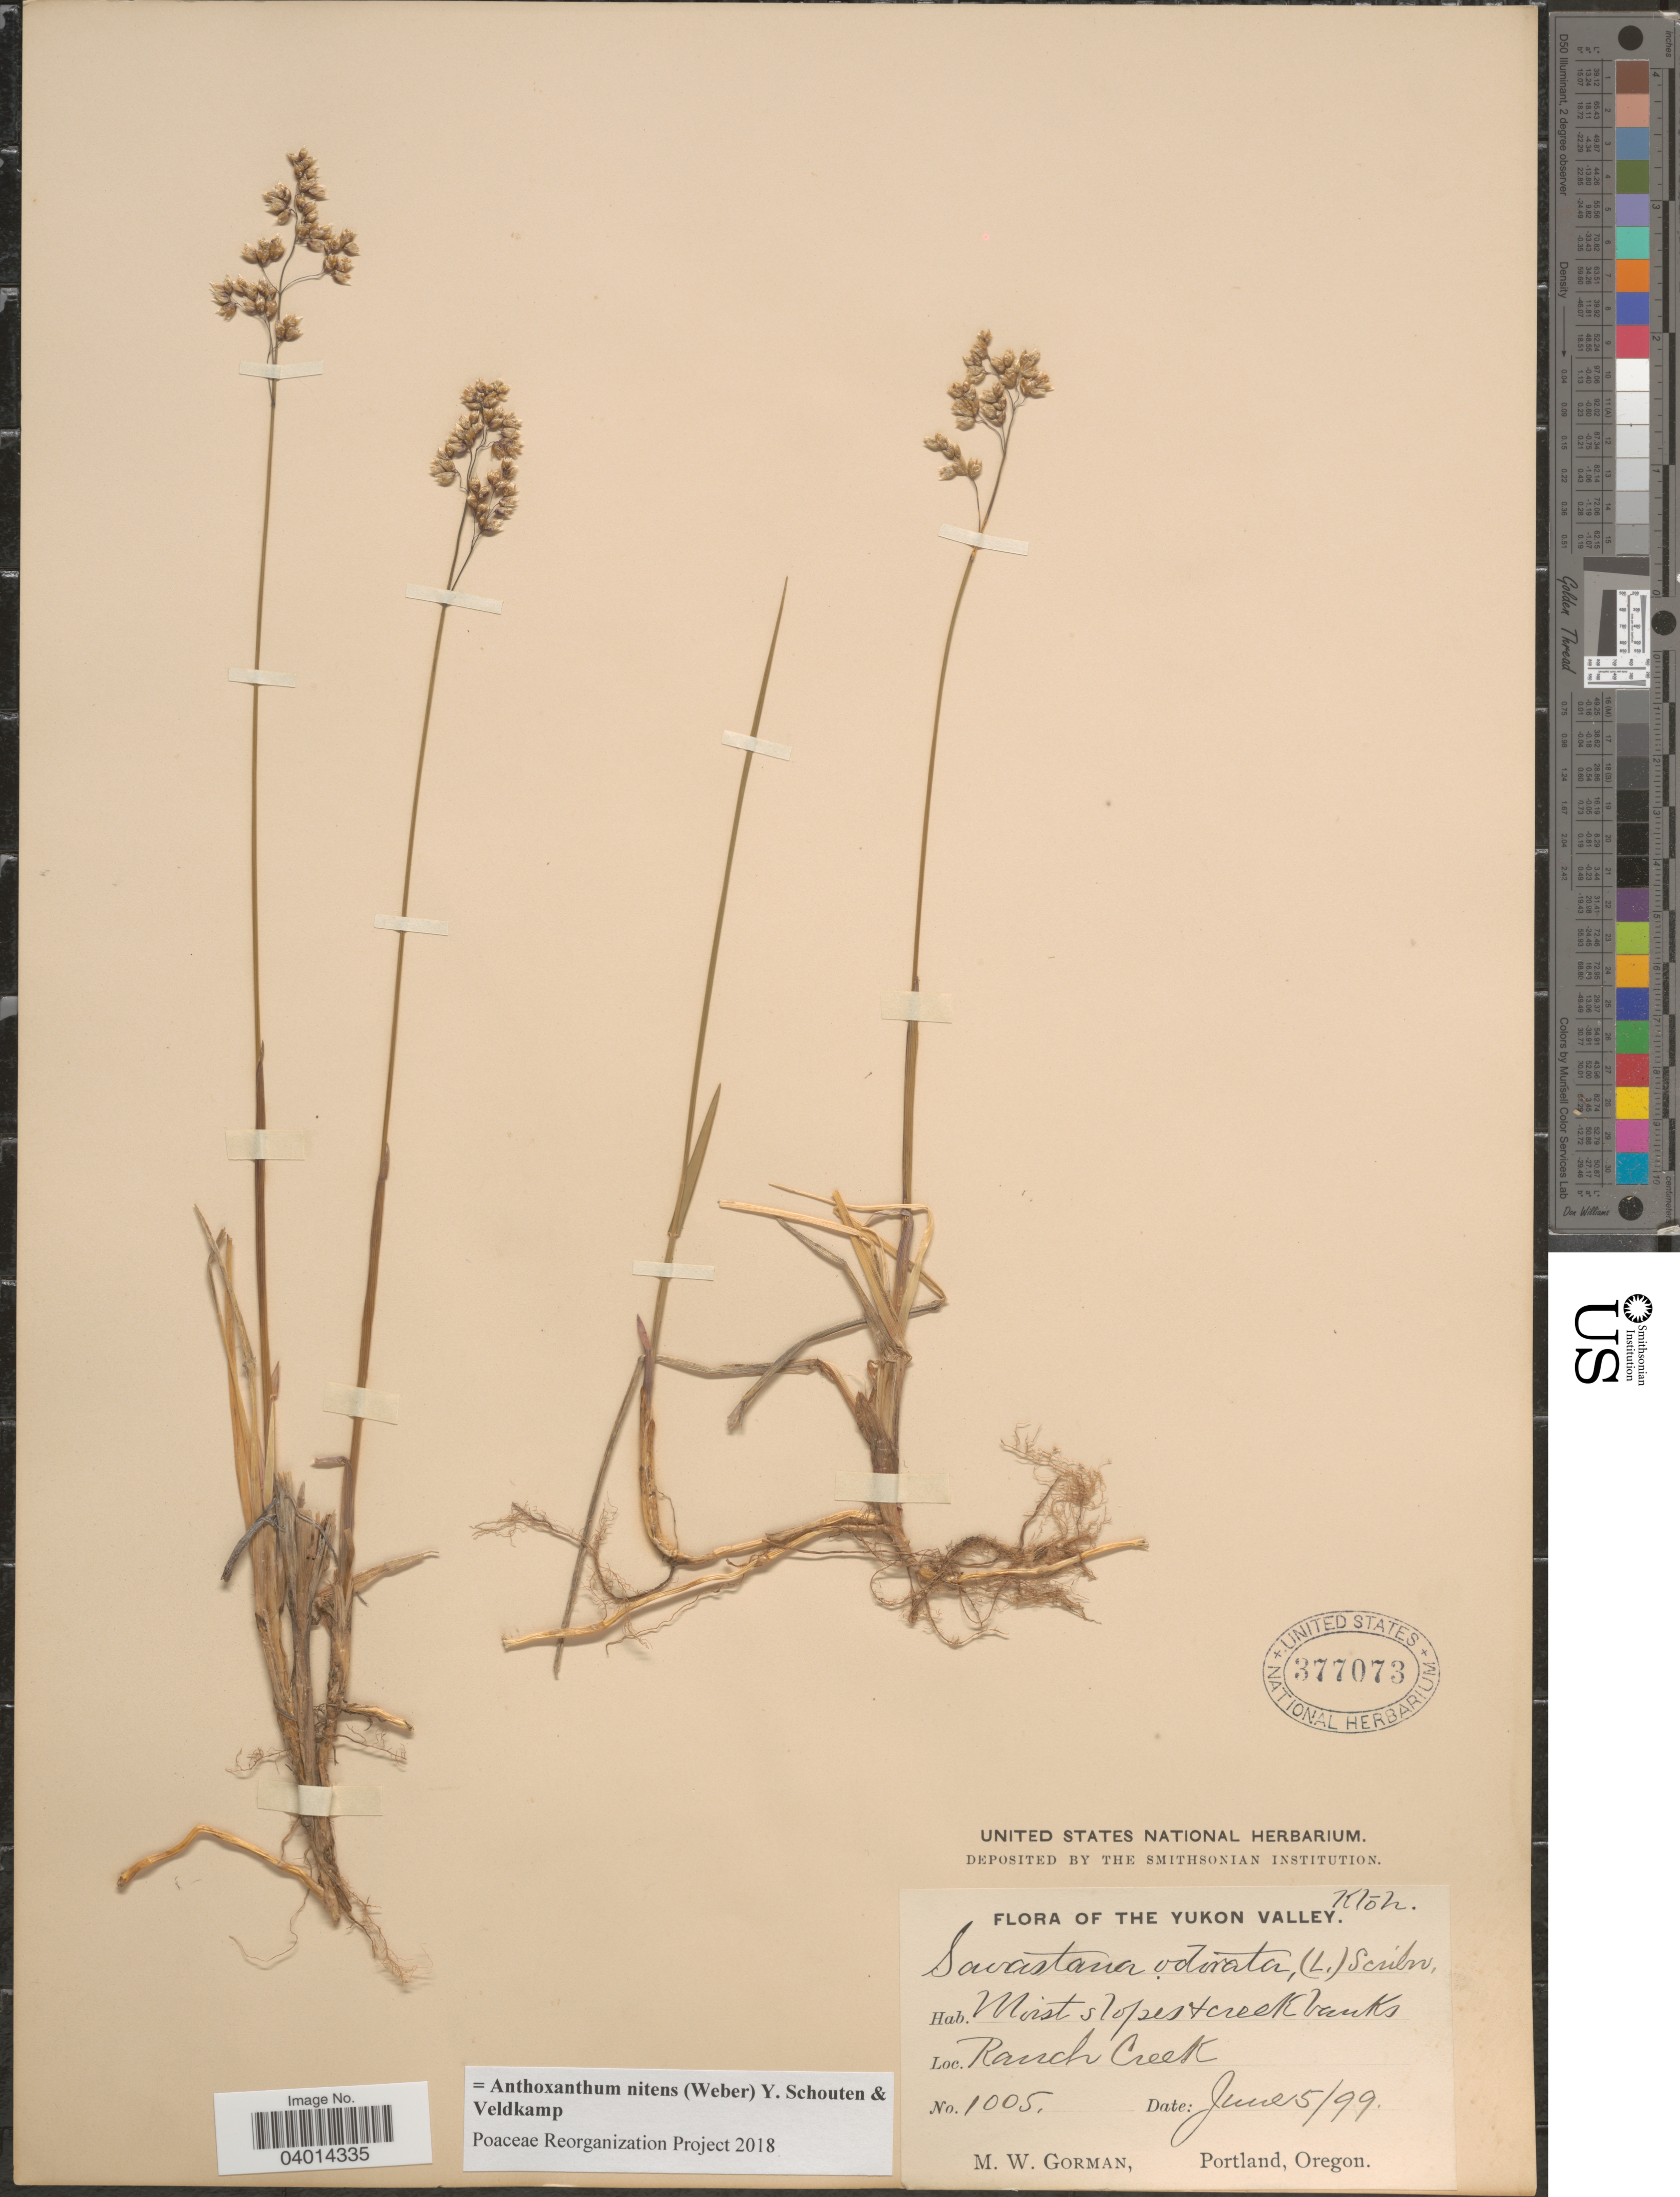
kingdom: Plantae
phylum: Tracheophyta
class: Liliopsida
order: Poales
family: Poaceae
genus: Anthoxanthum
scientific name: Anthoxanthum nitens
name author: (G.H. Weber) R.T.A. Schouten & Veldkamp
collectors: M. W. Gorman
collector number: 1005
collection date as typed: Transcribed d/m/y: 5/6/99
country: Canada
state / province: Yukon Territory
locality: Yukon Valley. Moist slopes + creek banks. Ranch Creek.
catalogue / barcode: US 377073